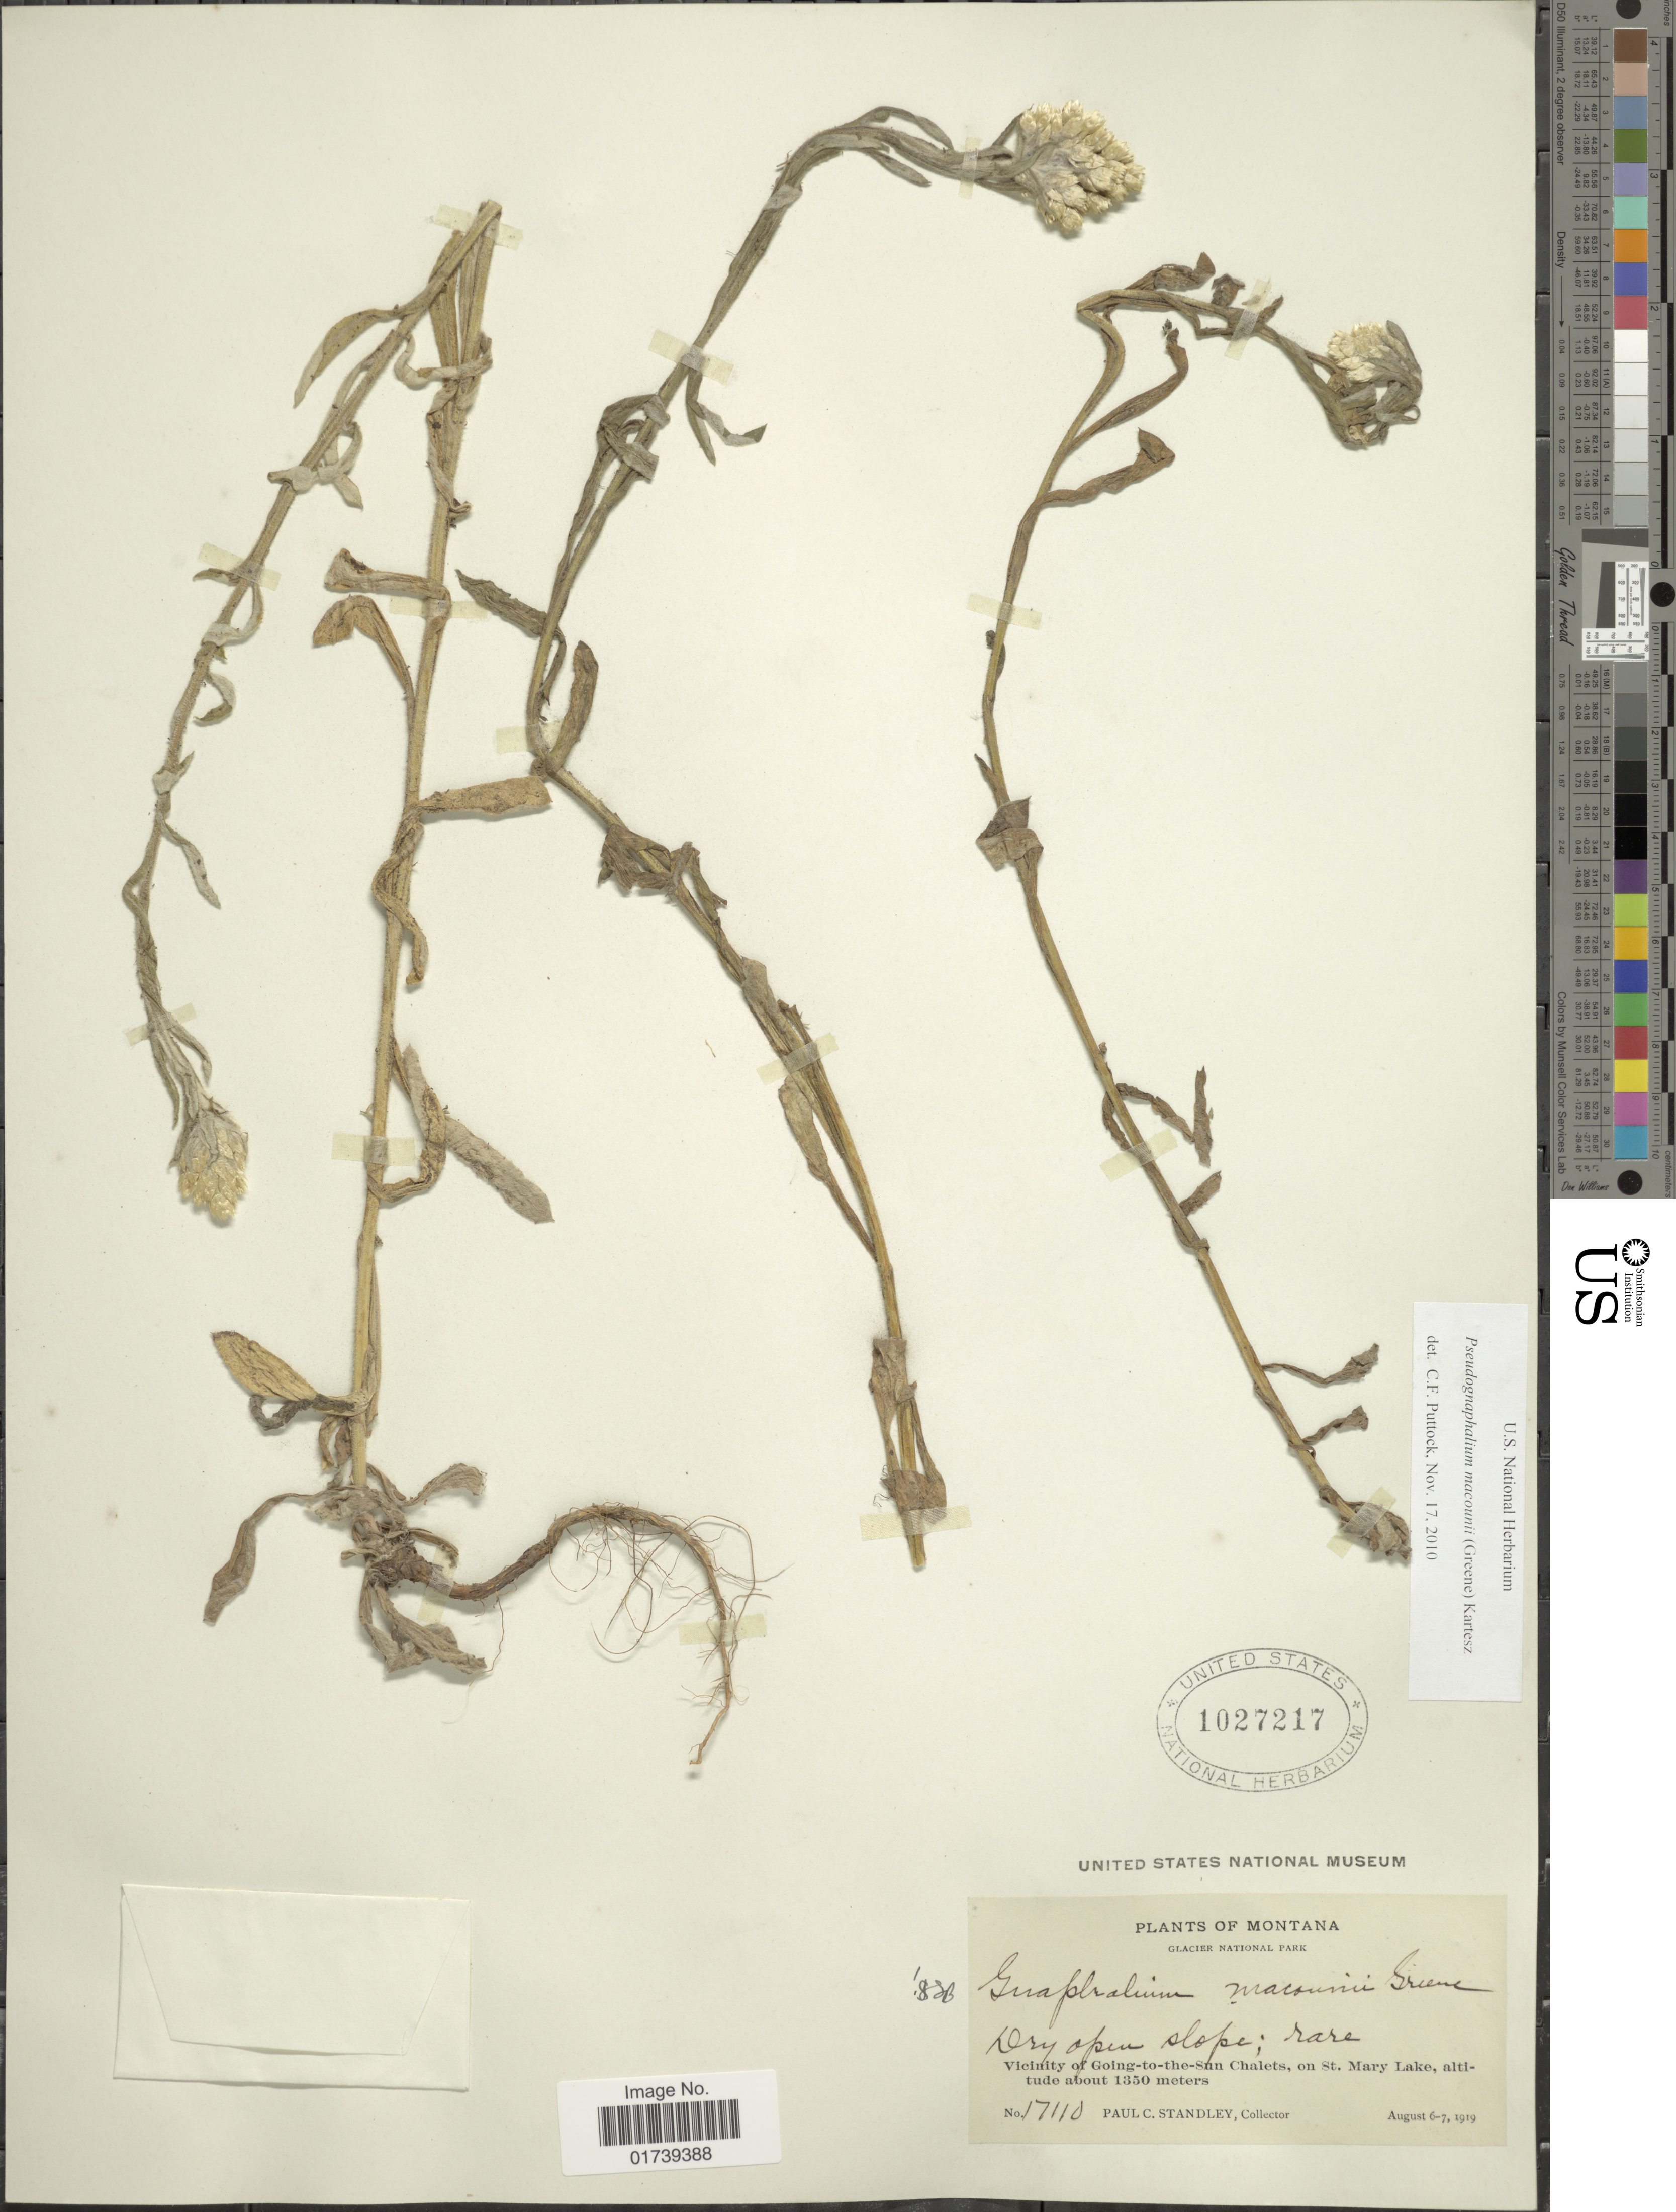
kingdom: Plantae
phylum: Tracheophyta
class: Magnoliopsida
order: Asterales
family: Asteraceae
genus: Pseudognaphalium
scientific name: Pseudognaphalium macounii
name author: (Greene) Kartesz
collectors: P. C. Standley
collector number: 17110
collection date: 1919-08-06/1919-08-07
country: United States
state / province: Montana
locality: Vicinity of Going-to-the-Sun Chalets, on St. Mary Lake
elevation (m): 1350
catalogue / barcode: US 1027214